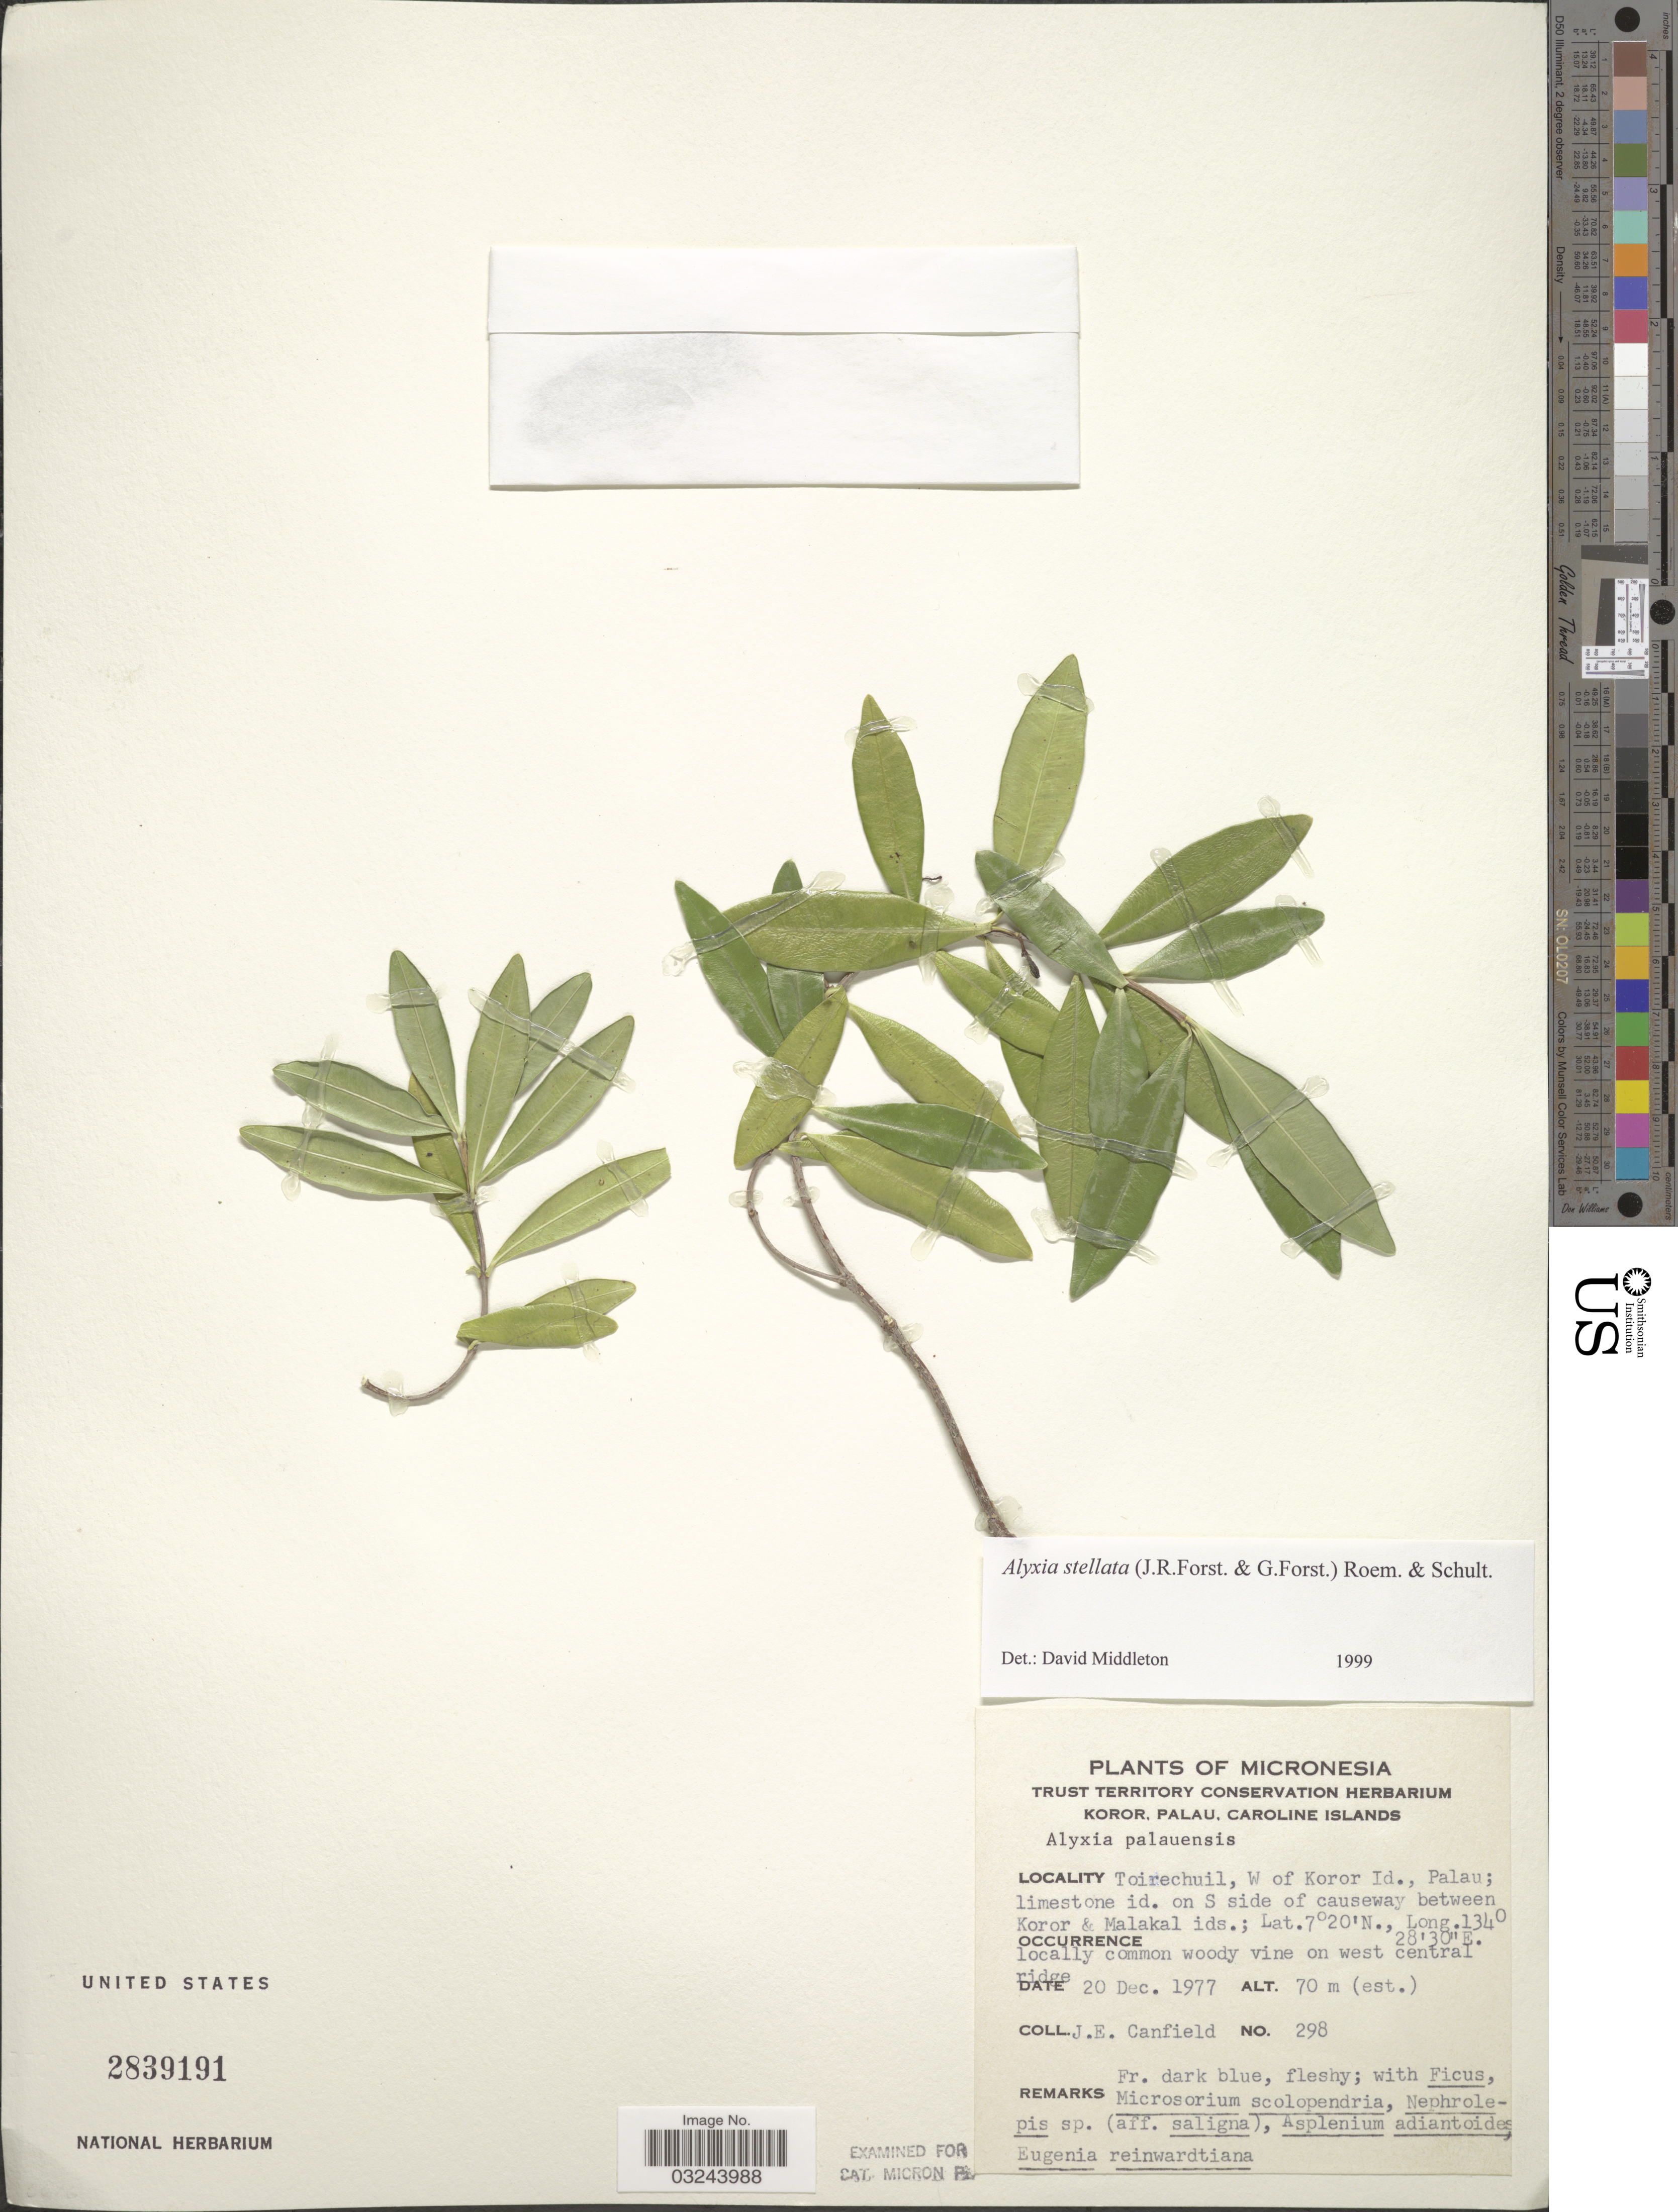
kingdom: Plantae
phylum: Tracheophyta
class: Magnoliopsida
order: Gentianales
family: Apocynaceae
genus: Alyxia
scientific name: Alyxia stellata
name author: (J.R. Forst. & G. Forst.) Roem. & Schult.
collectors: J. E. Canfield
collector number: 298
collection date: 1977-12-20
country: Palau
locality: Micronesia. Toirechuil, W of Koror Id., Palau; limestone id. on S side of causeway between Koror & Malakal ids.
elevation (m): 70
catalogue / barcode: US 2839191